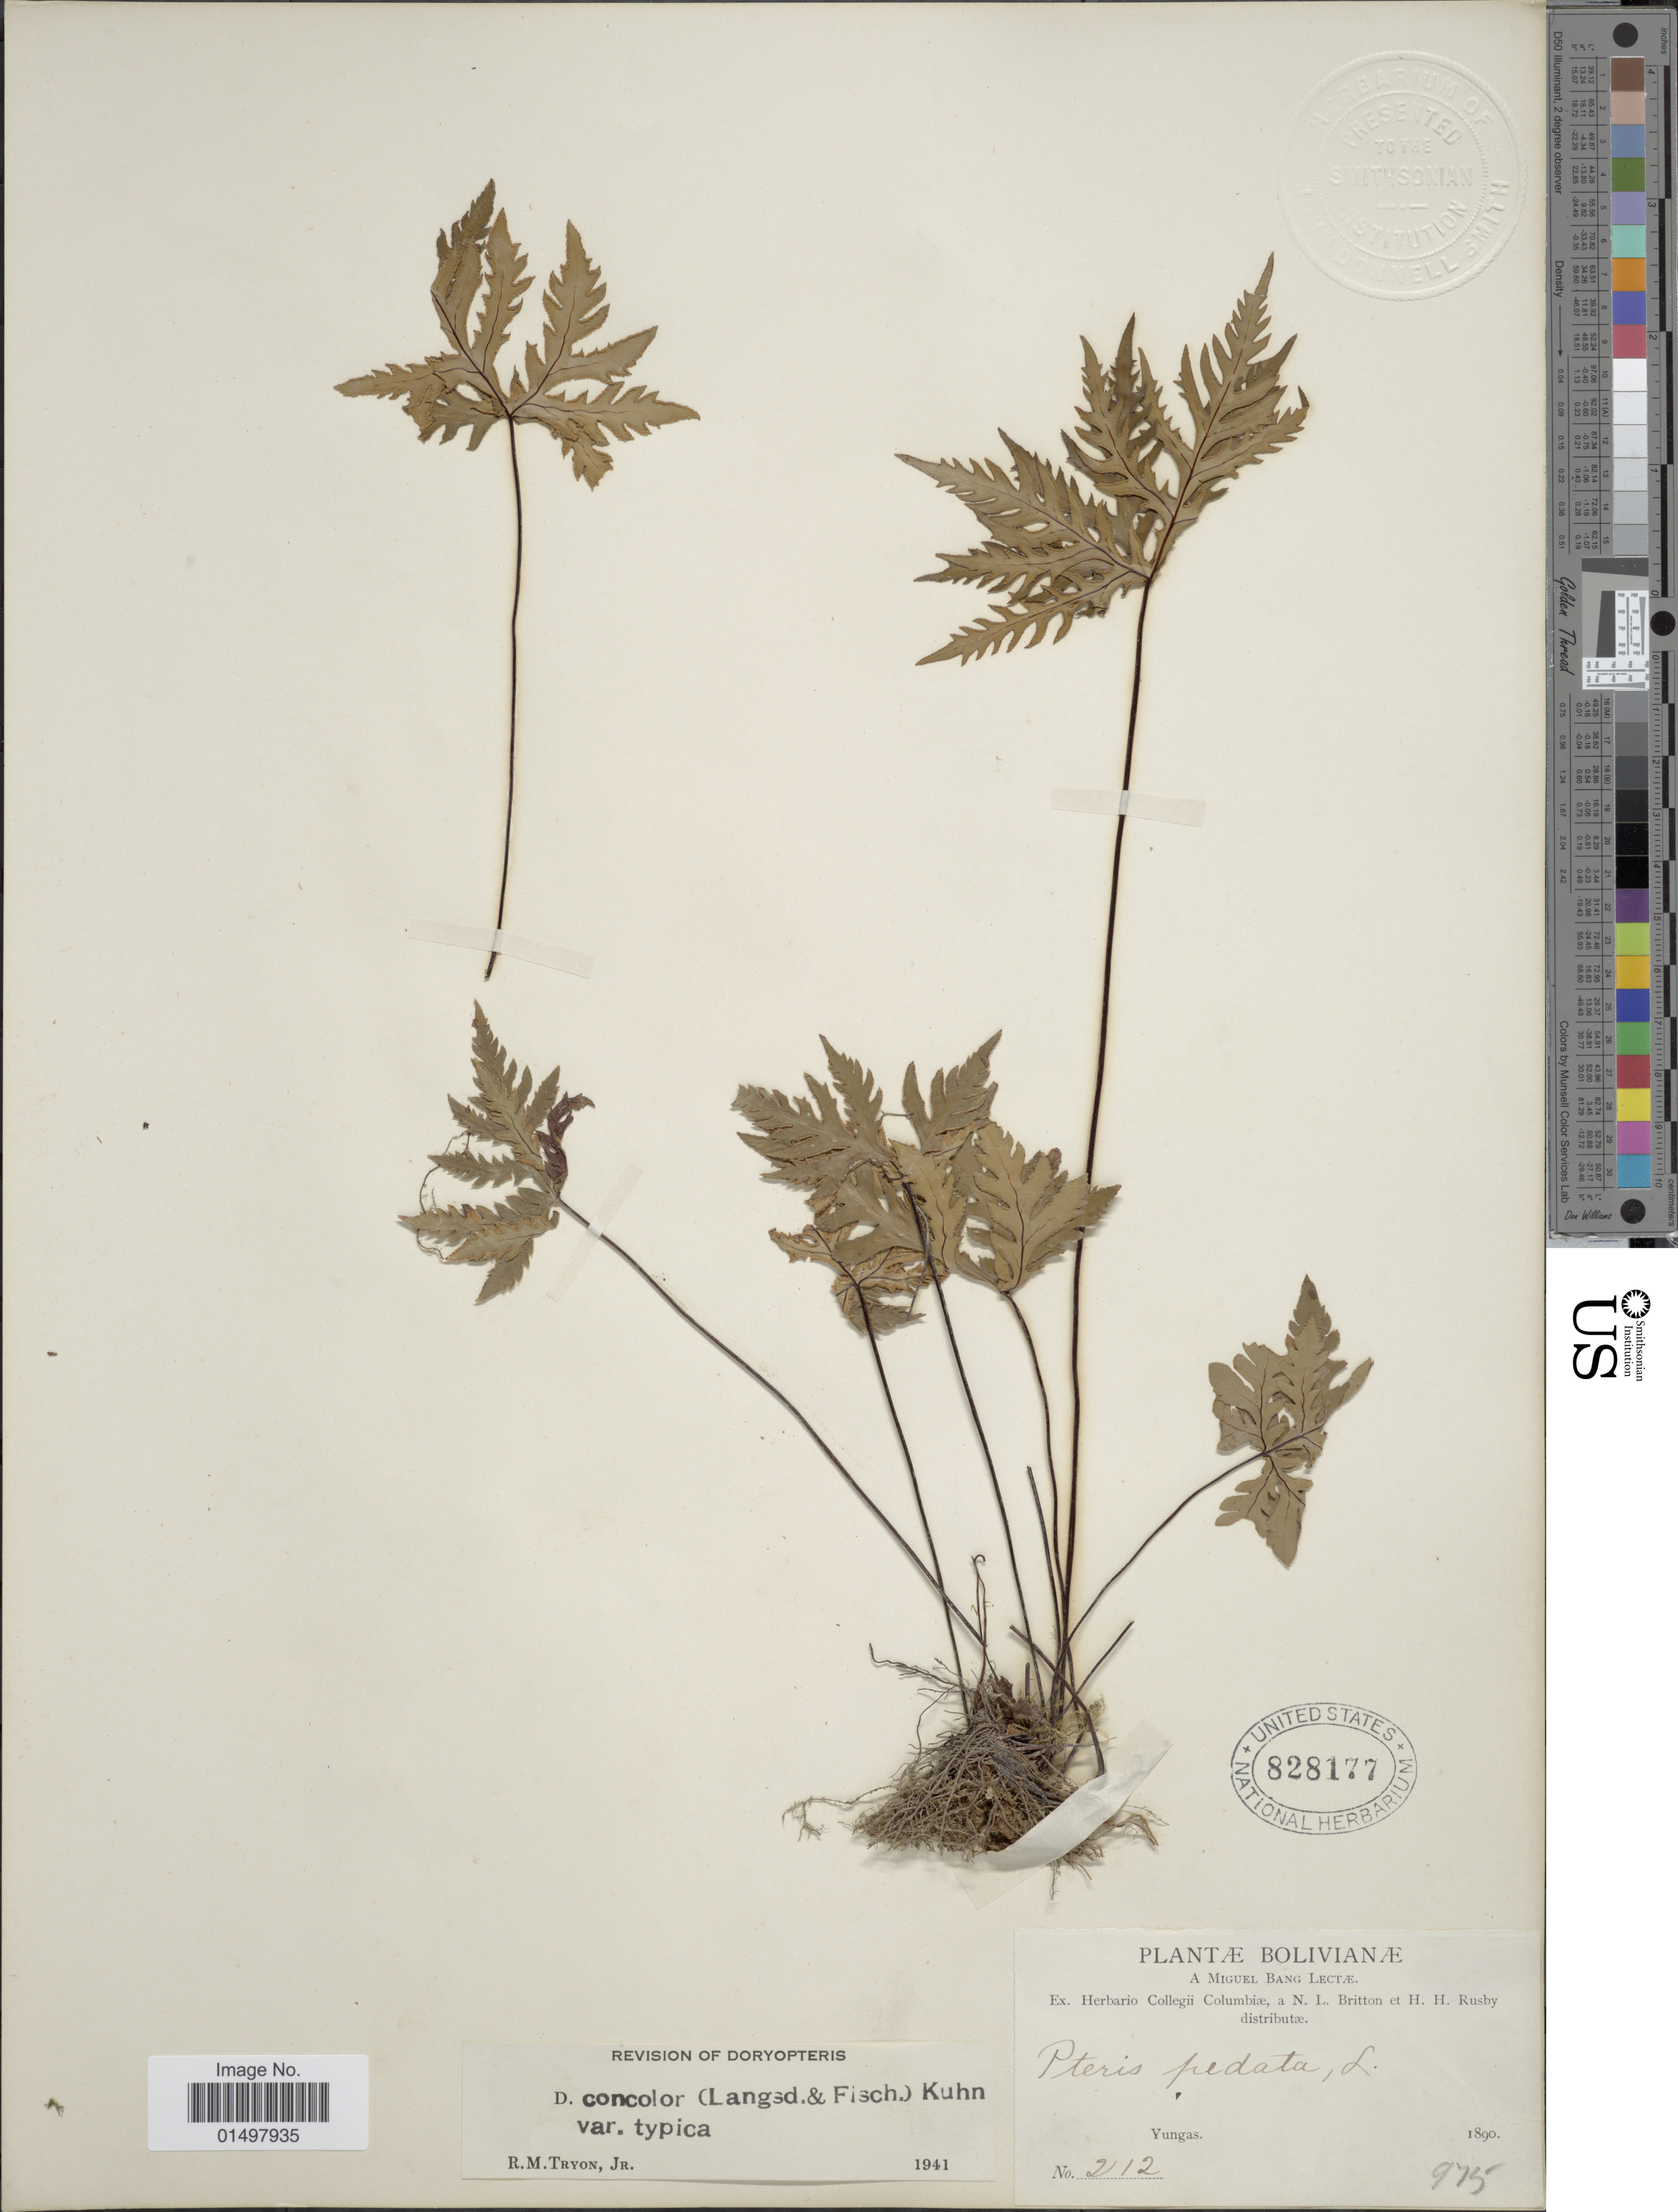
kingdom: Plantae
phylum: Tracheophyta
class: Polypodiopsida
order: Polypodiales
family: Pteridaceae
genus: Doryopteris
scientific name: Doryopteris concolor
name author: (Langsd. & Fisch.) Kuhn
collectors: M. Bang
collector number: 212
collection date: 1890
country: Bolivia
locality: Bolivianae. Yungas.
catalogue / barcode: US 828177